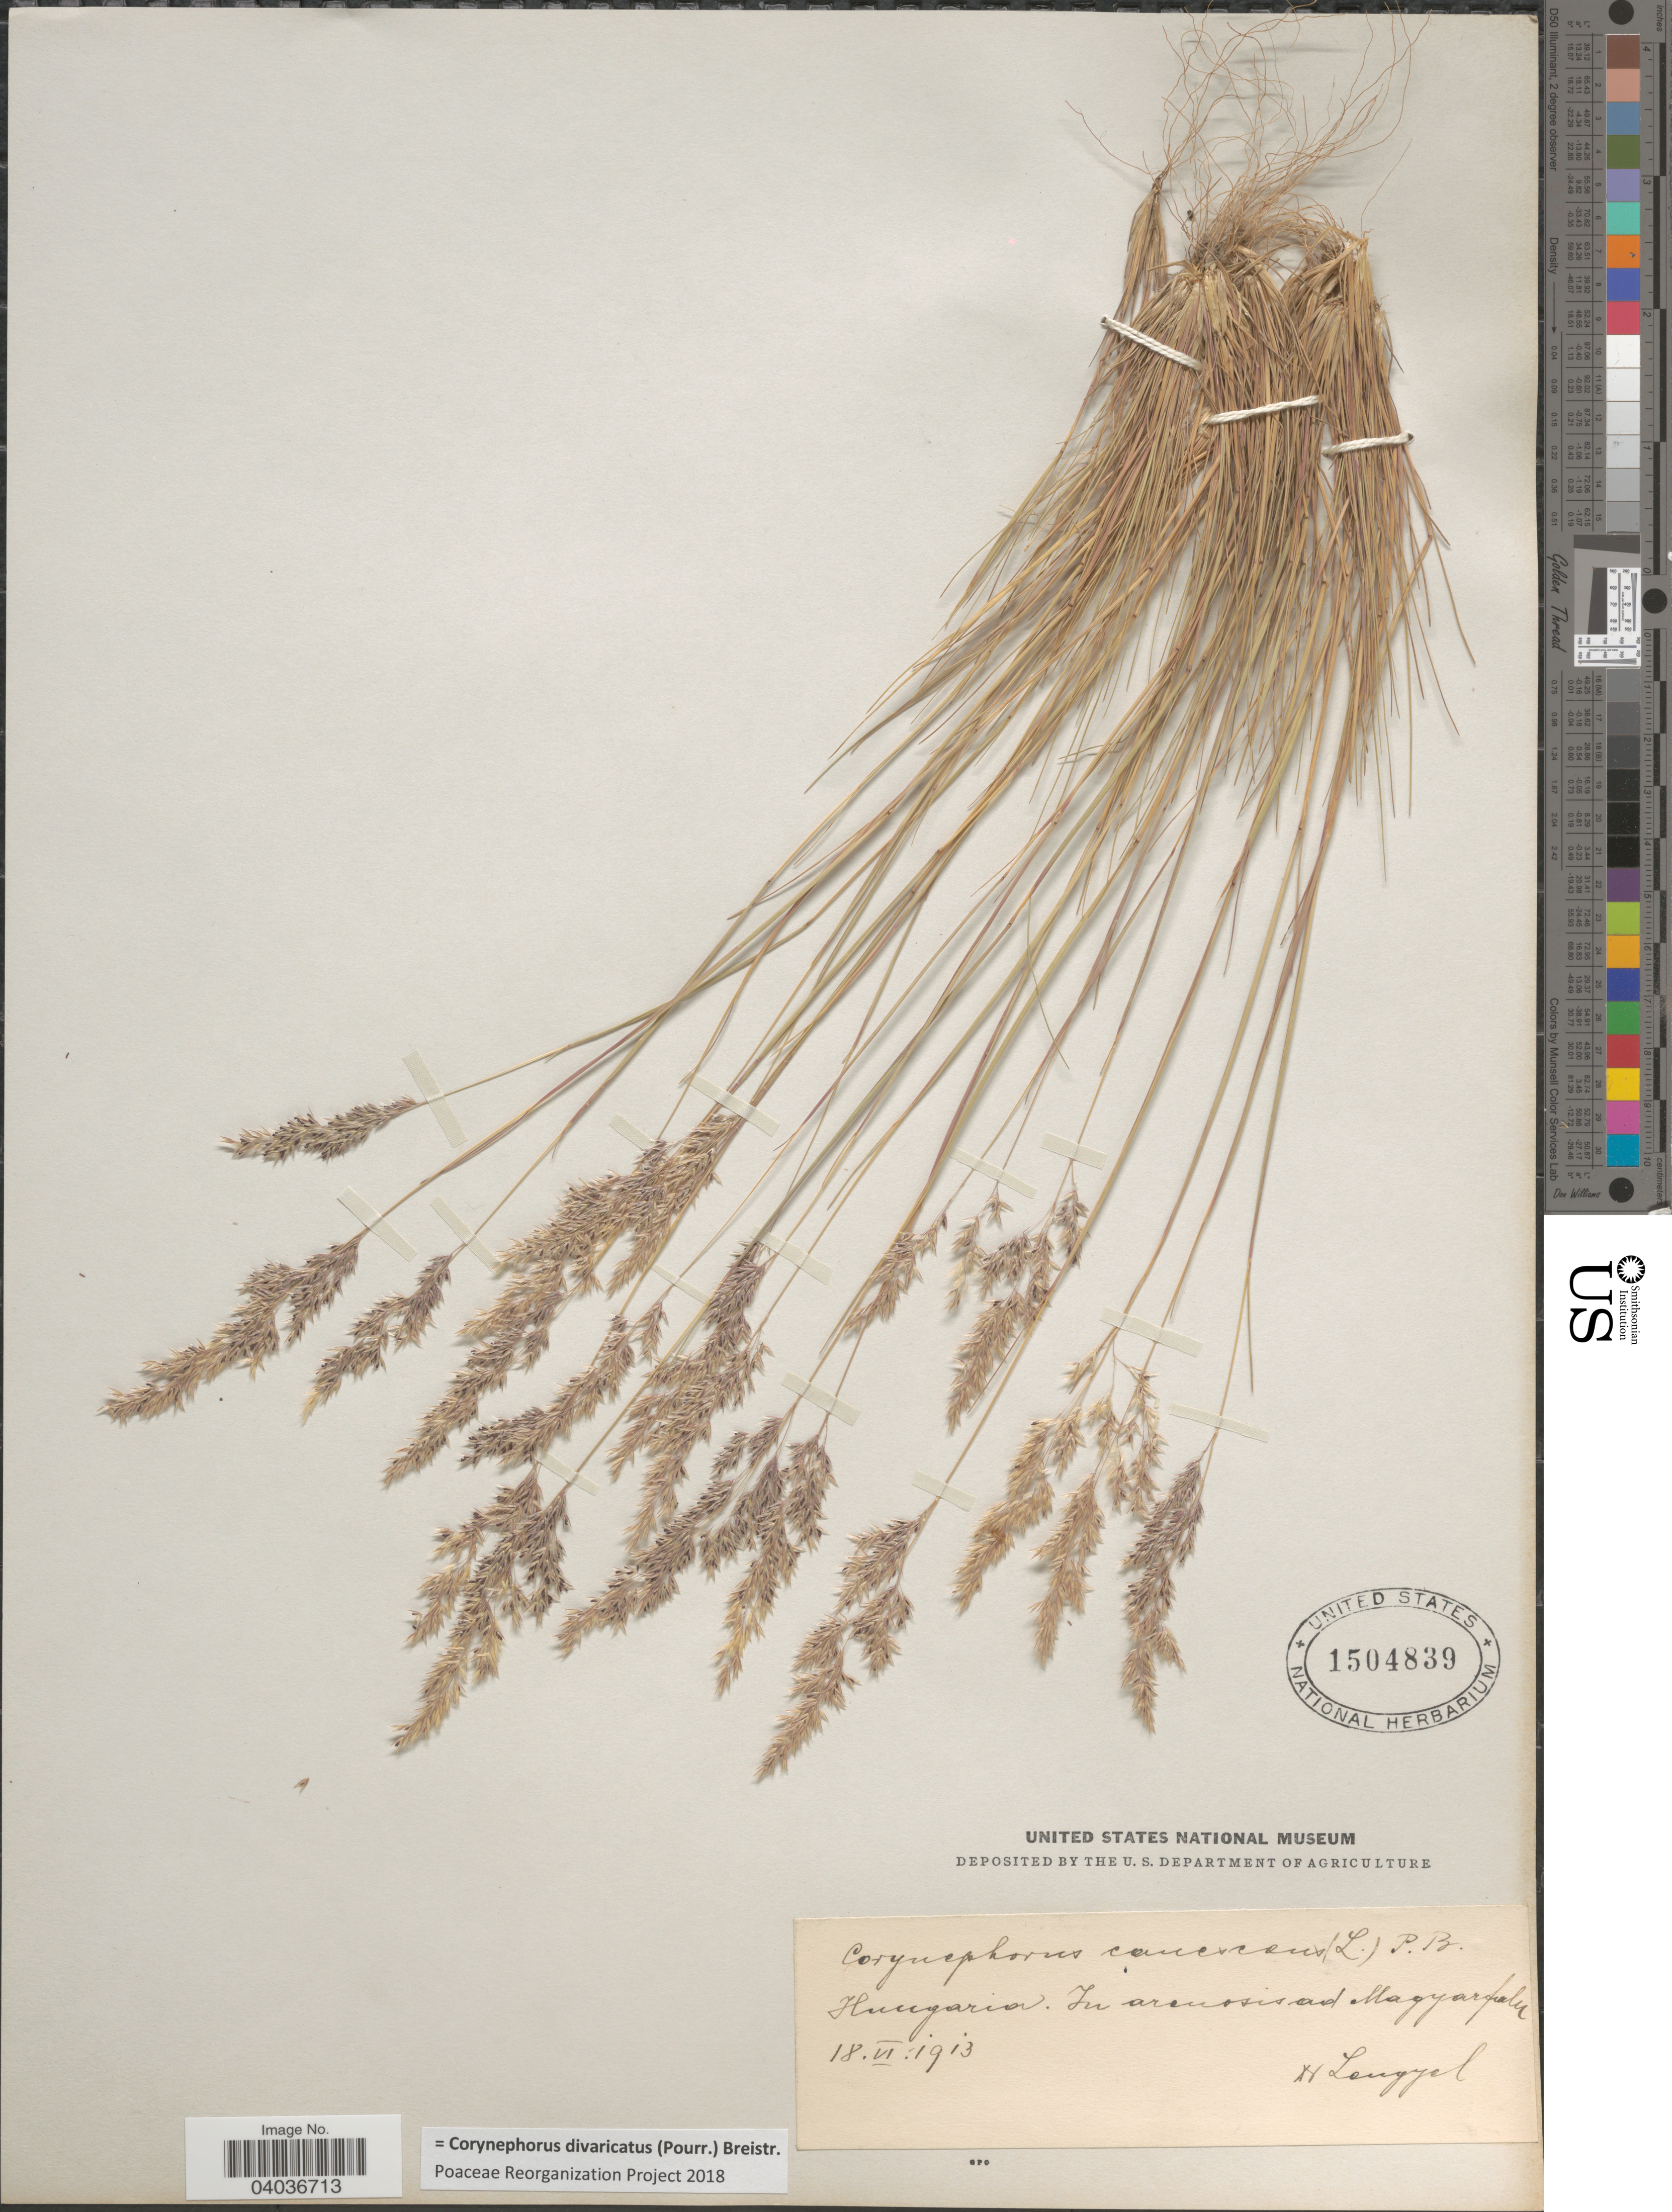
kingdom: Plantae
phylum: Tracheophyta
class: Liliopsida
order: Poales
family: Poaceae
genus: Corynephorus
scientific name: Corynephorus divaricatus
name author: (Pourr.) Breistroffer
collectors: H. Lengyel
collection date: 1913-06-18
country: Hungary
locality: In arenosis ad Magyarfalu.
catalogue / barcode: US 1504839